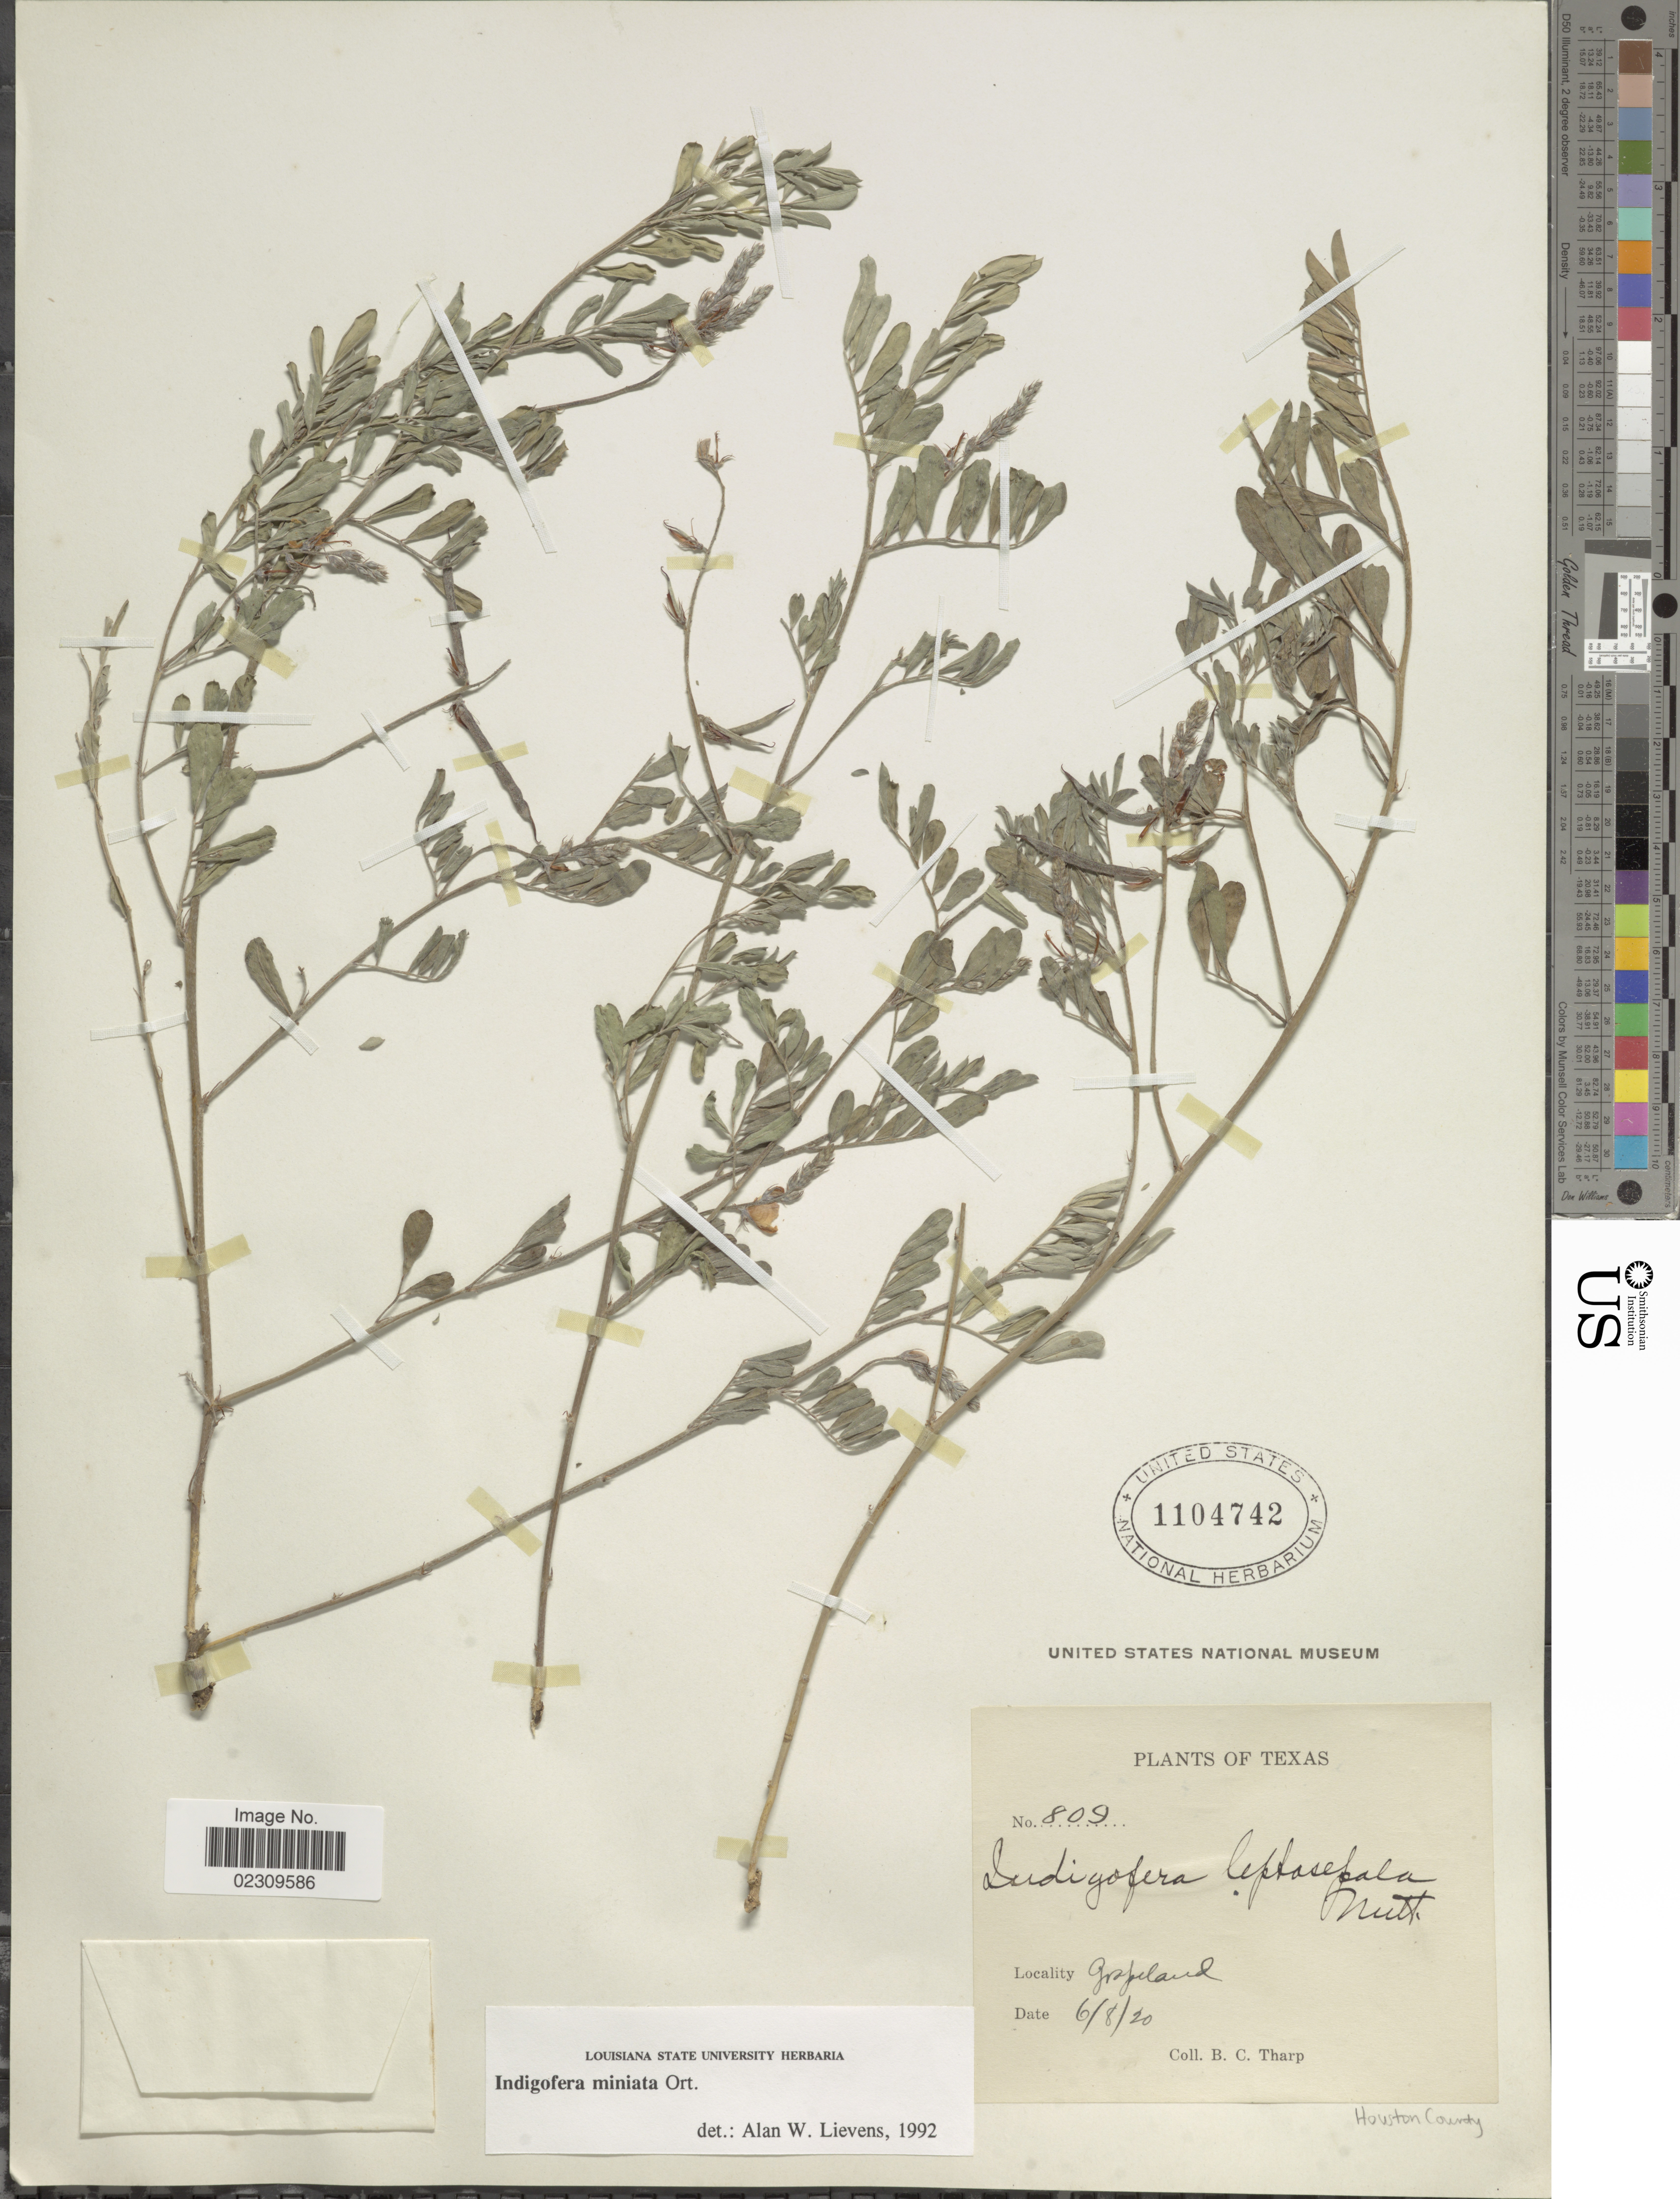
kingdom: Plantae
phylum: Tracheophyta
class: Magnoliopsida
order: Fabales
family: Fabaceae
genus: Indigofera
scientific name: Indigofera miniata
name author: Orteg.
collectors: B. C. Tharp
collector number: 809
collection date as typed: Transcribed d/m/y: 8/6/20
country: United States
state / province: Texas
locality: Grapeland. Houston County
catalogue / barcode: US 1104742